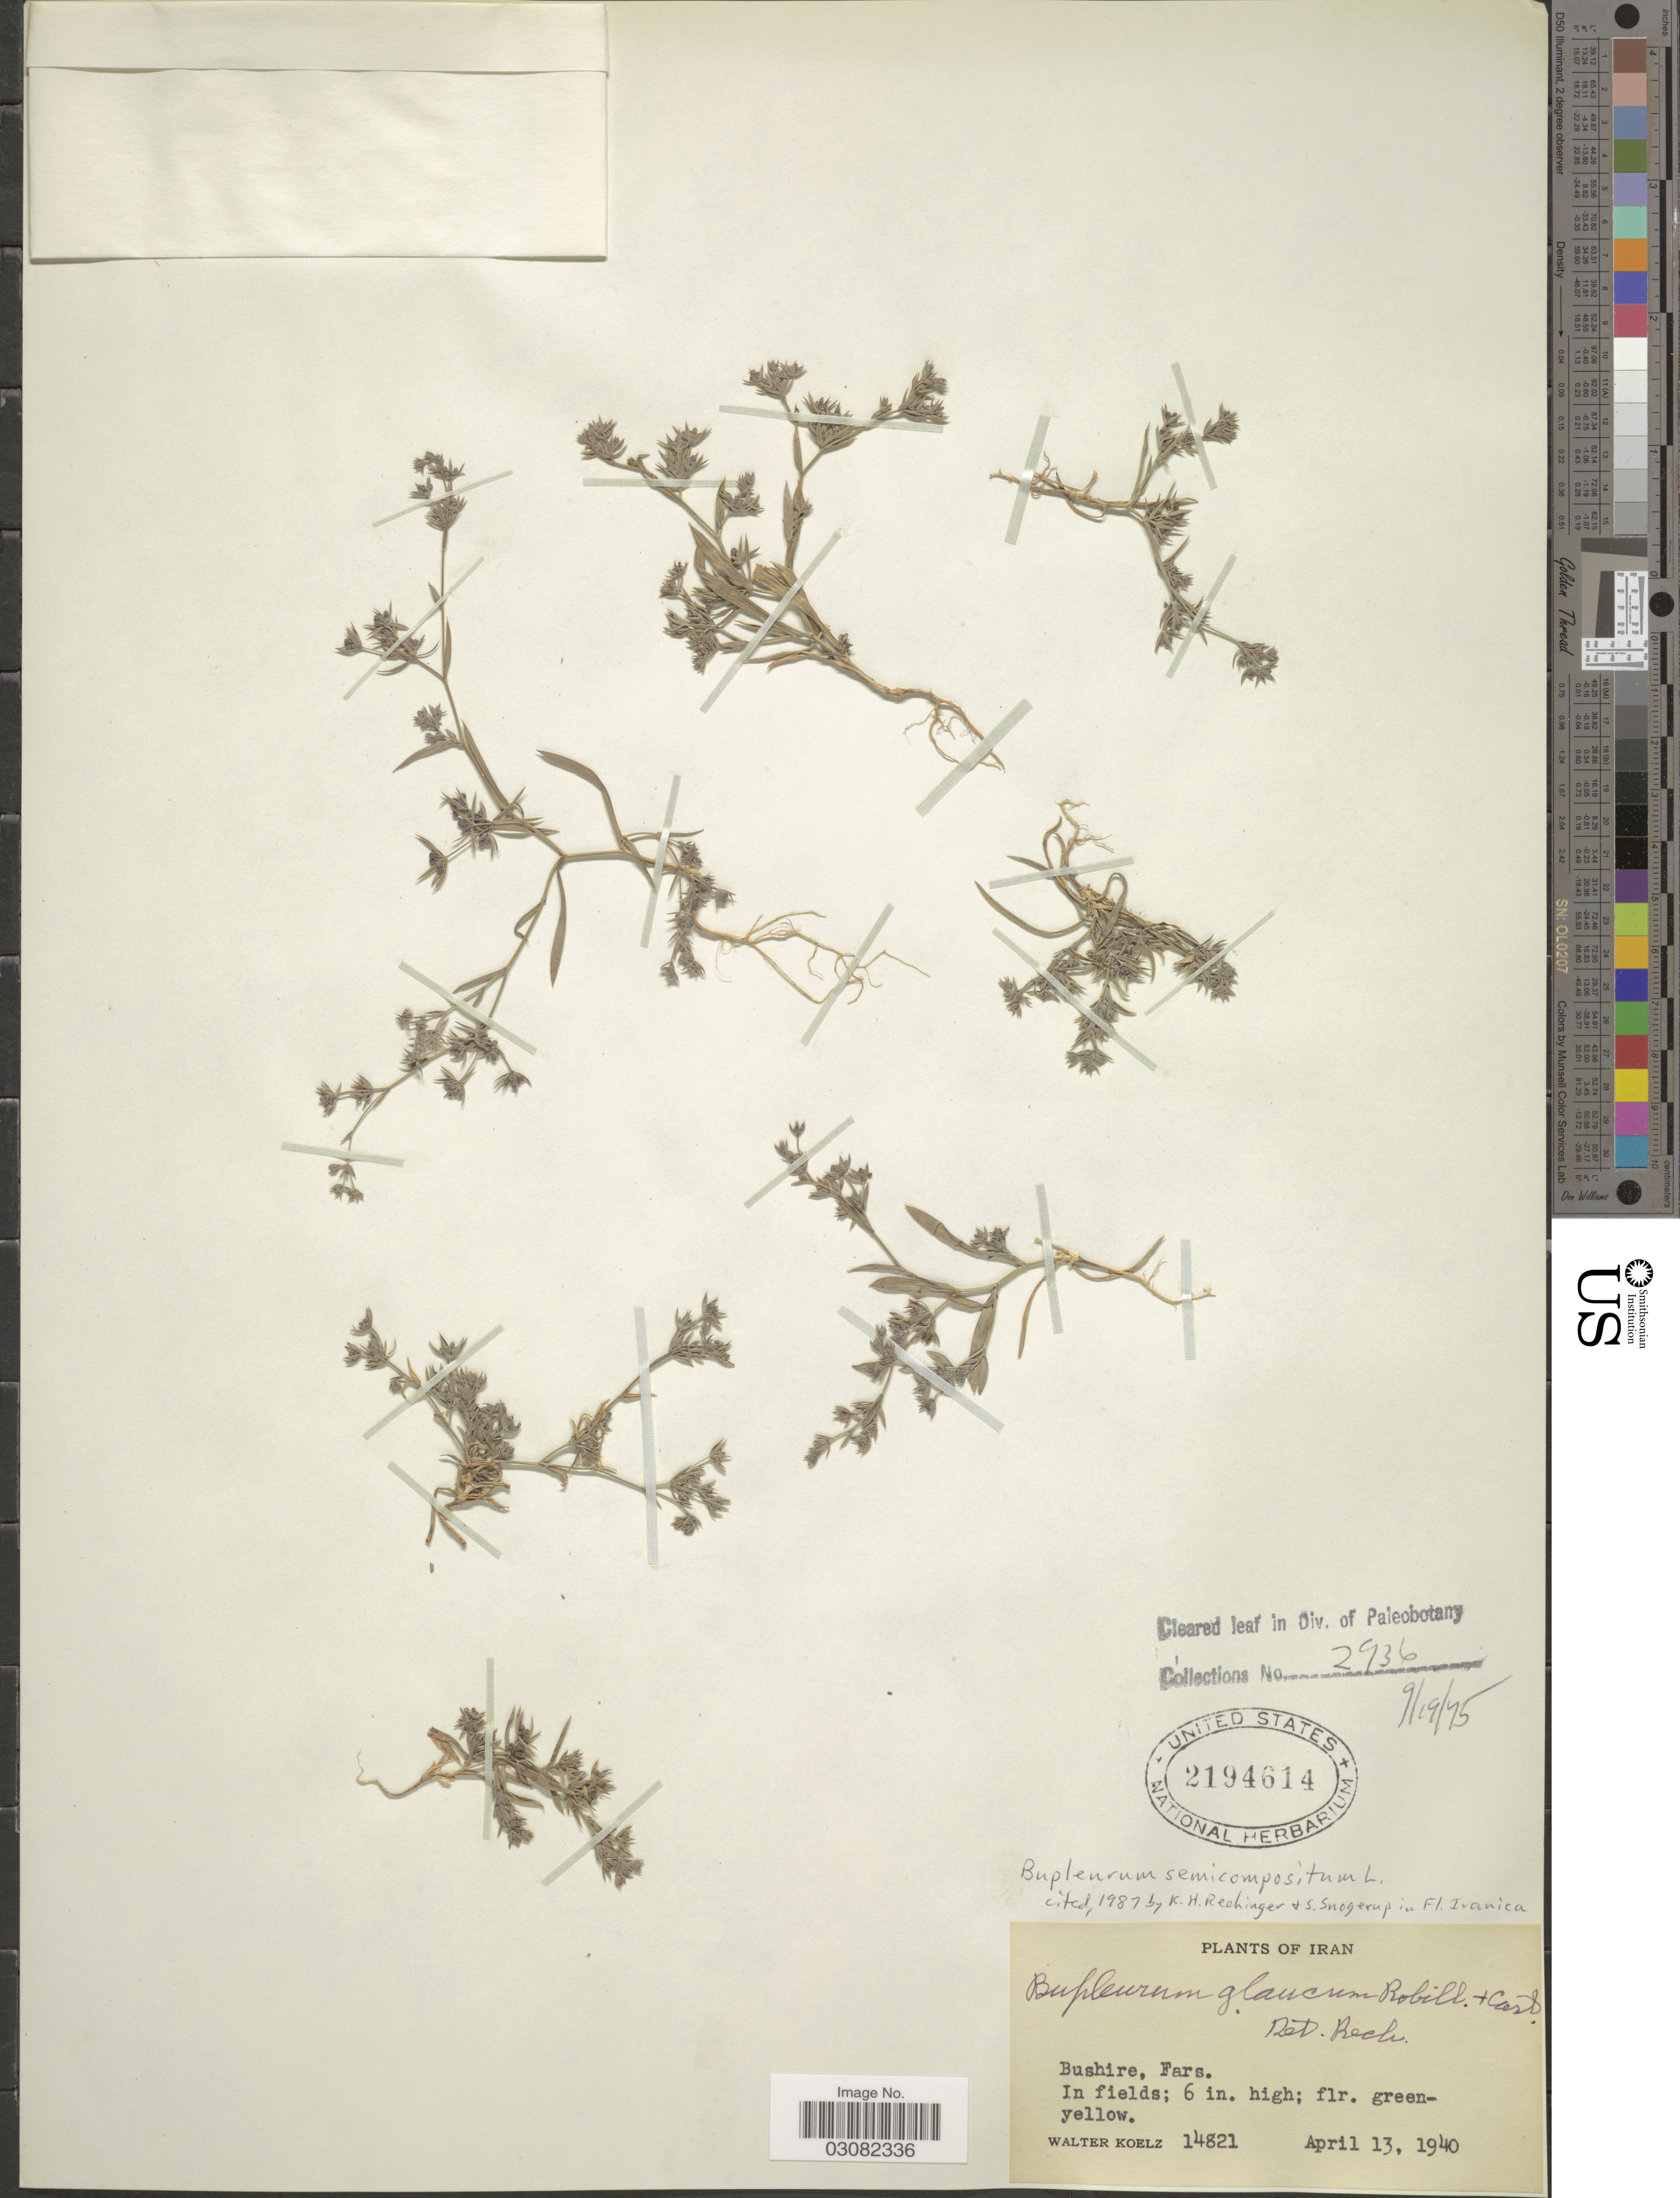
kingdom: Plantae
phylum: Tracheophyta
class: Magnoliopsida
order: Apiales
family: Apiaceae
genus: Bupleurum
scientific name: Bupleurum semicompositum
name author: L.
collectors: W. N. Koelz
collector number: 14821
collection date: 1940-04-13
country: Iran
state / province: Fars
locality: Bushire.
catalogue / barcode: US 2194614